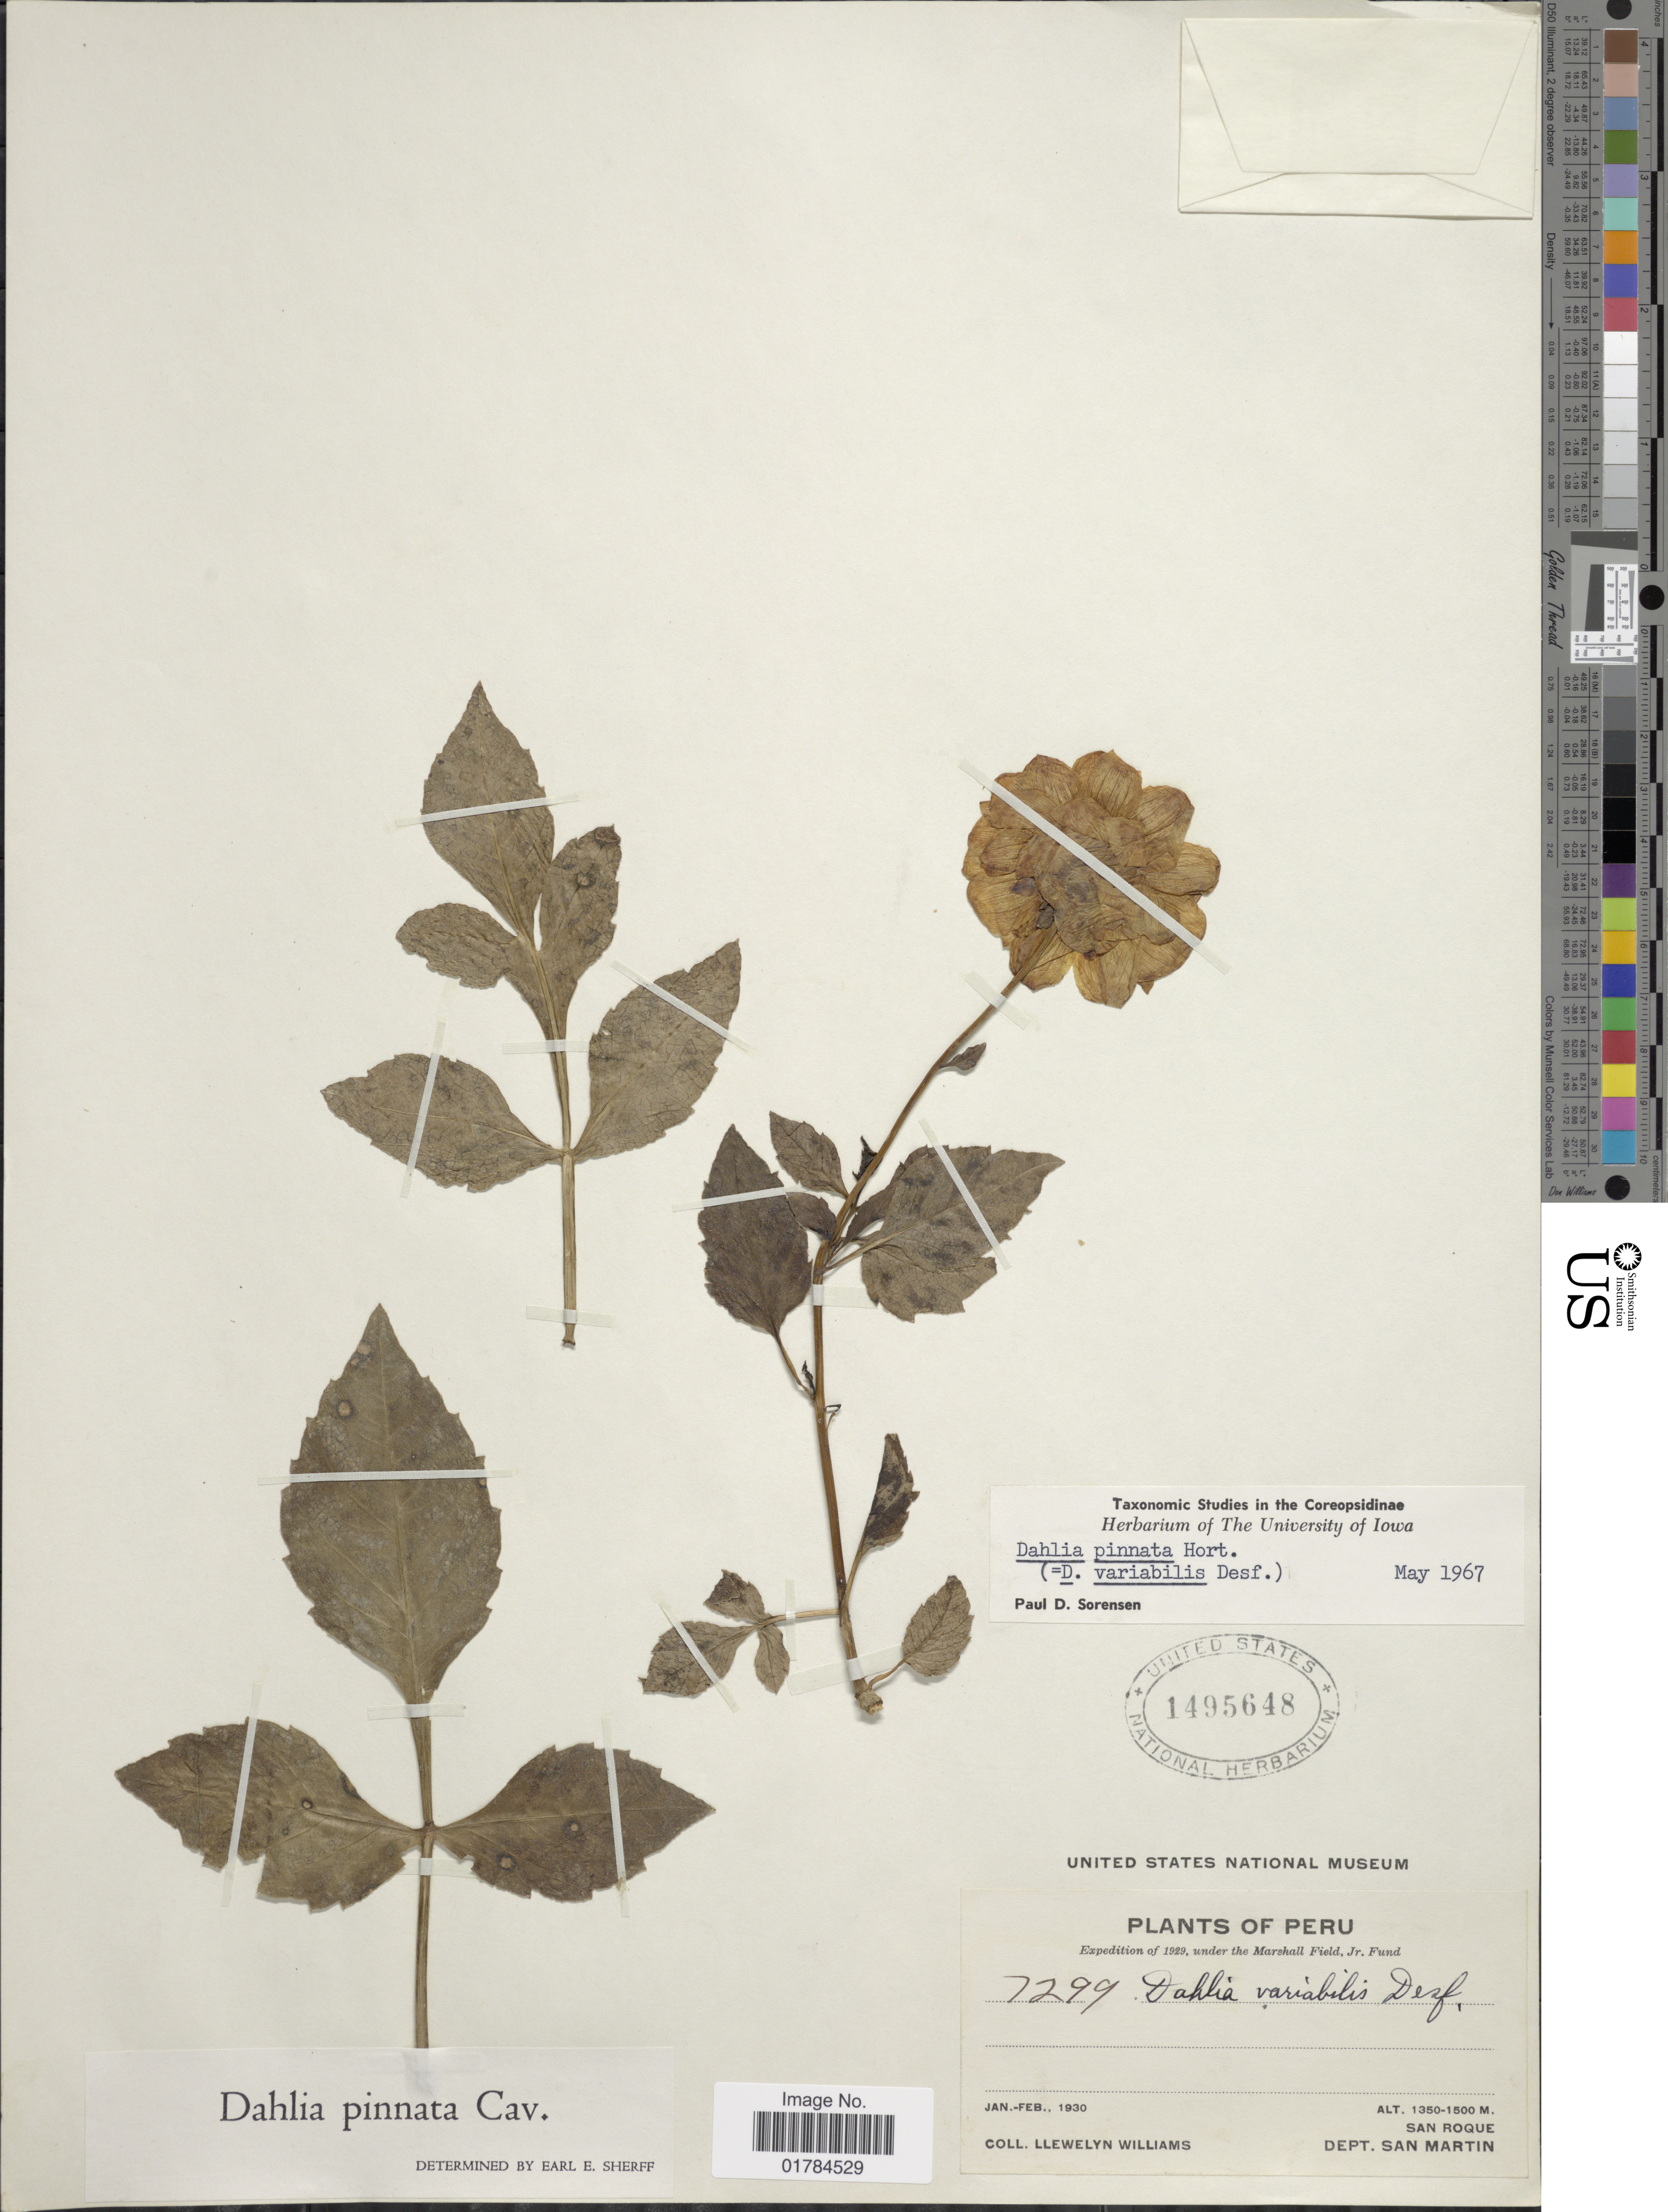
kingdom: Plantae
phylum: Tracheophyta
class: Magnoliopsida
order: Asterales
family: Asteraceae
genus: Dahlia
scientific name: Dahlia pinnata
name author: Cav.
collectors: Ll. Williams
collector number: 7299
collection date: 1930-01/1930-02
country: Peru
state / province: San Martín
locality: San Roque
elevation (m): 1350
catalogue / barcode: US 1495648